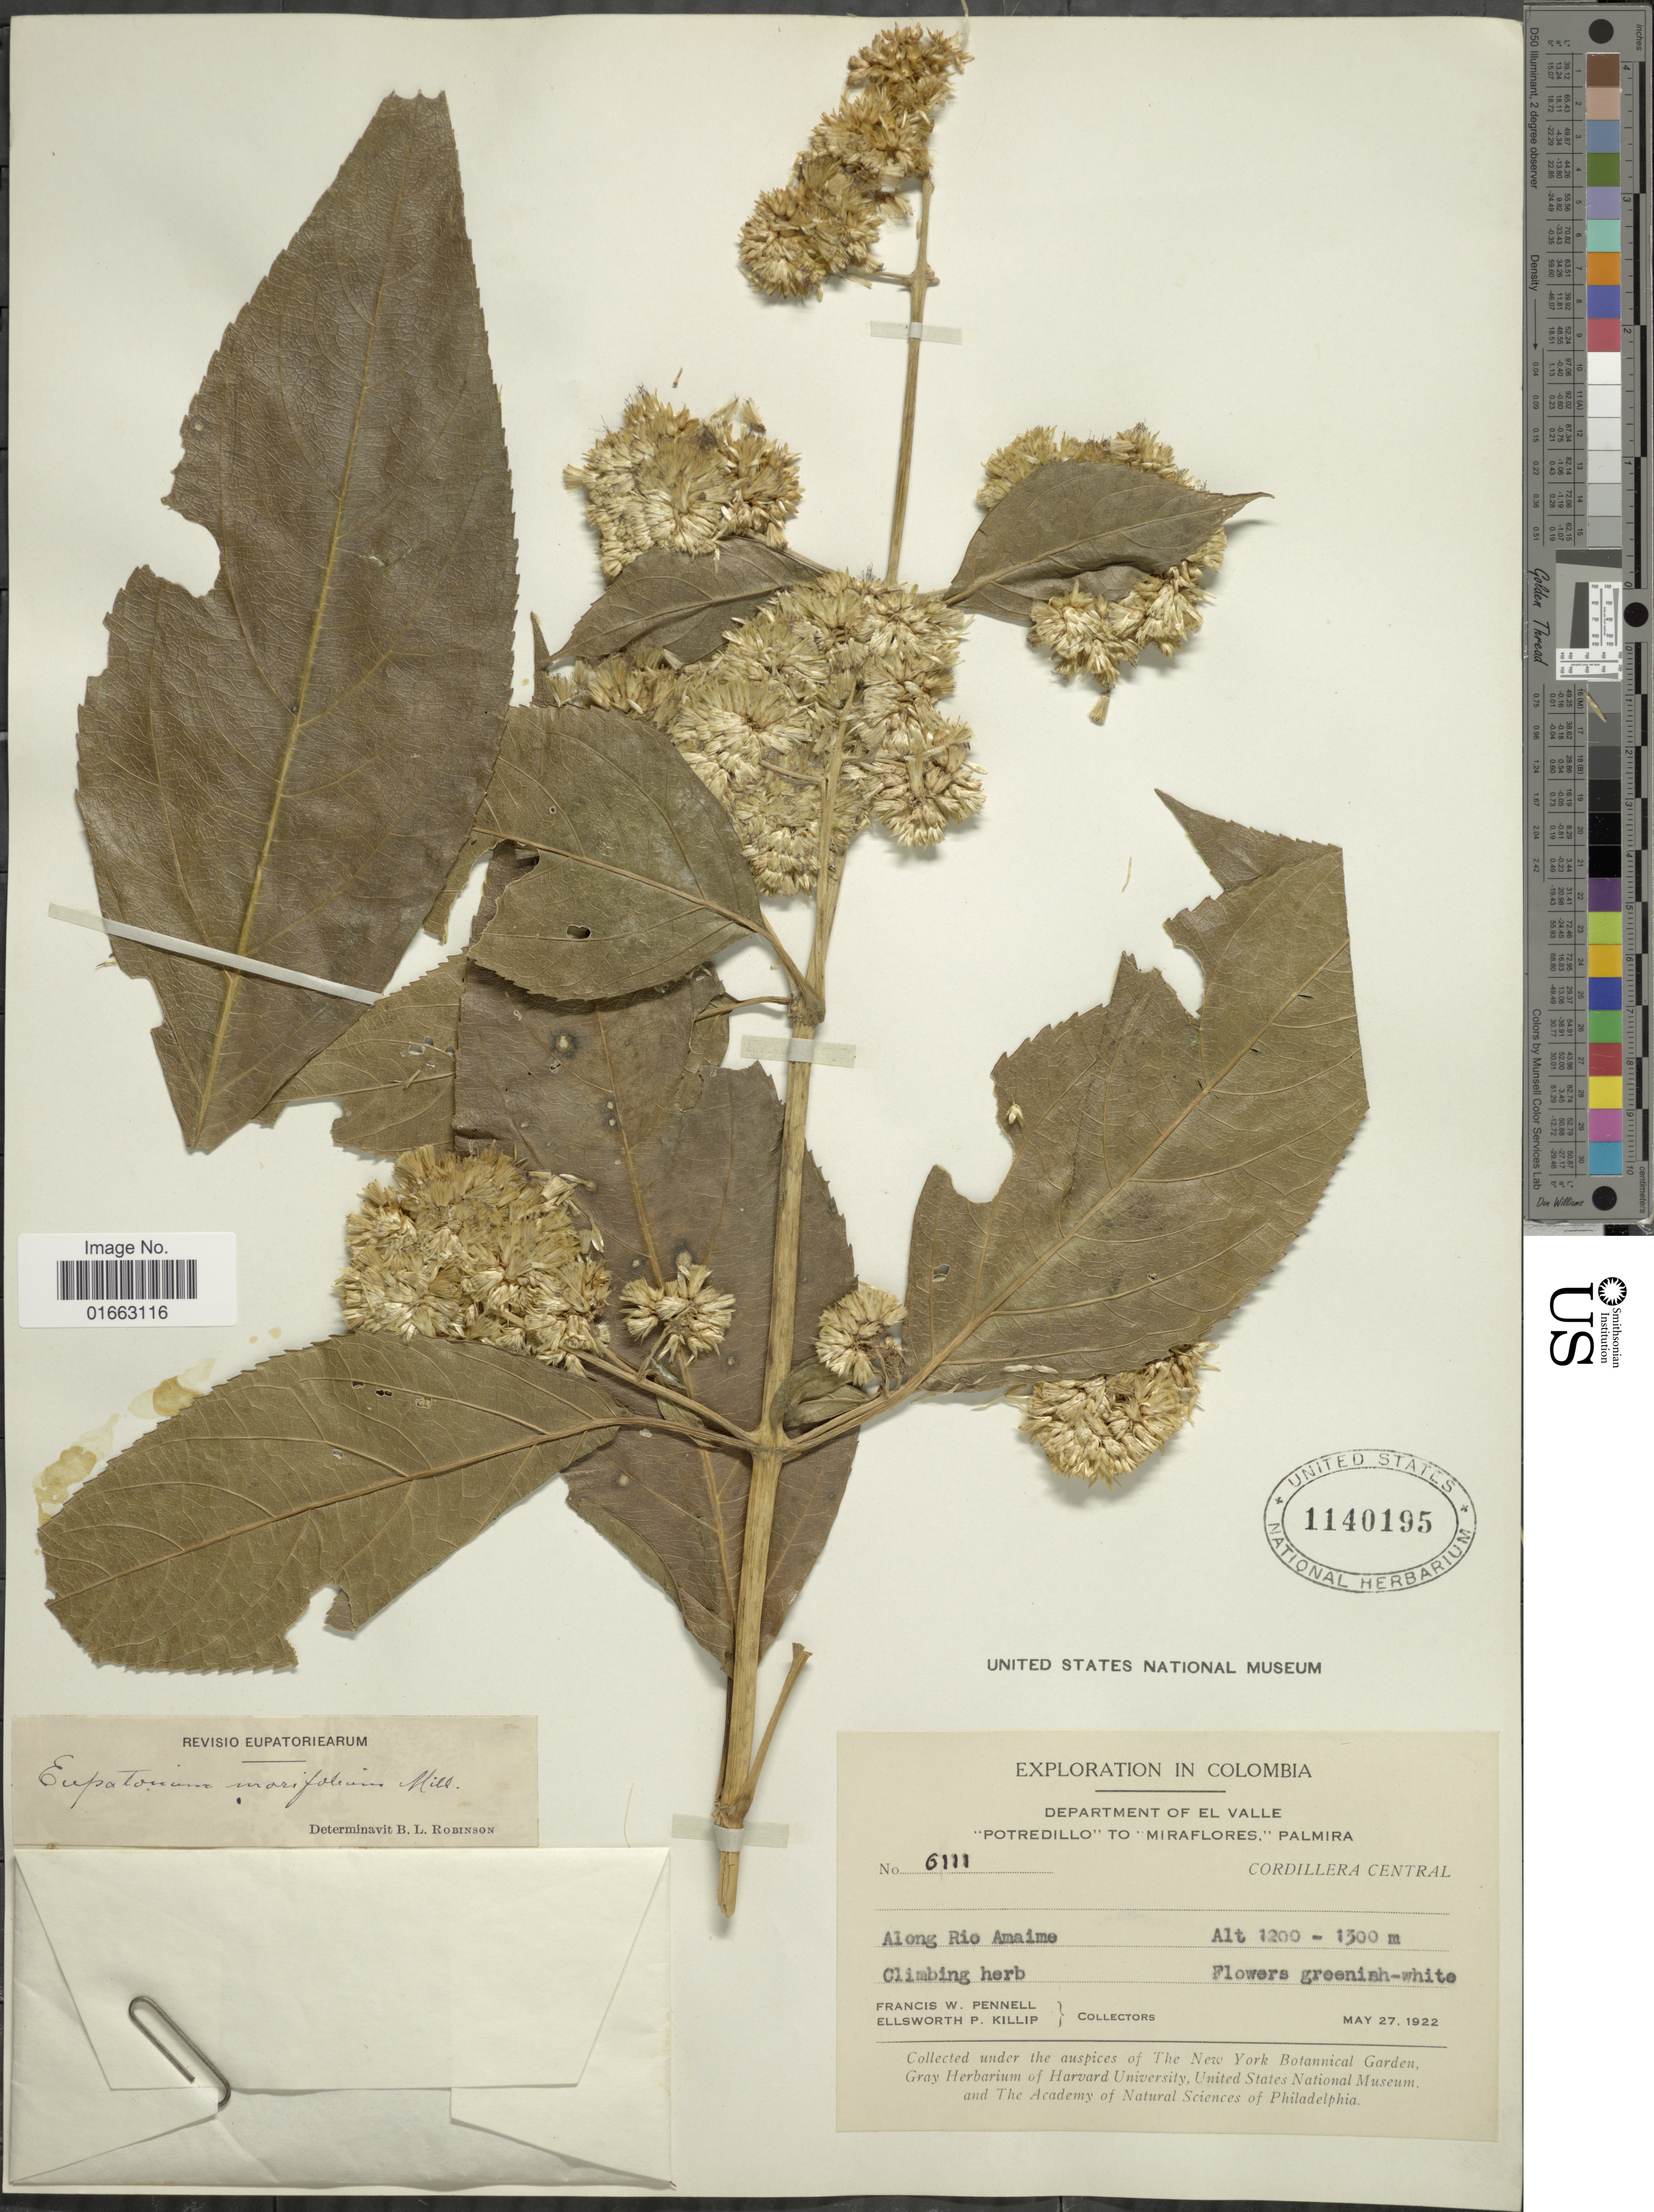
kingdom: Plantae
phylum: Tracheophyta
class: Magnoliopsida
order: Asterales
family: Asteraceae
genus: Critonia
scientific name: Critonia morifolia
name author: (Mill.) R.M. King & H. Rob.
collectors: F. W. Pennell & E. P. Killip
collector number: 6111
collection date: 1922-05-27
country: Colombia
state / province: Valle del Cauca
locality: Department of El Palle, "Portredillo" to "Miraflores", Palmira, Cordillera Central, along Rio Amaime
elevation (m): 1200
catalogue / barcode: US 1140195